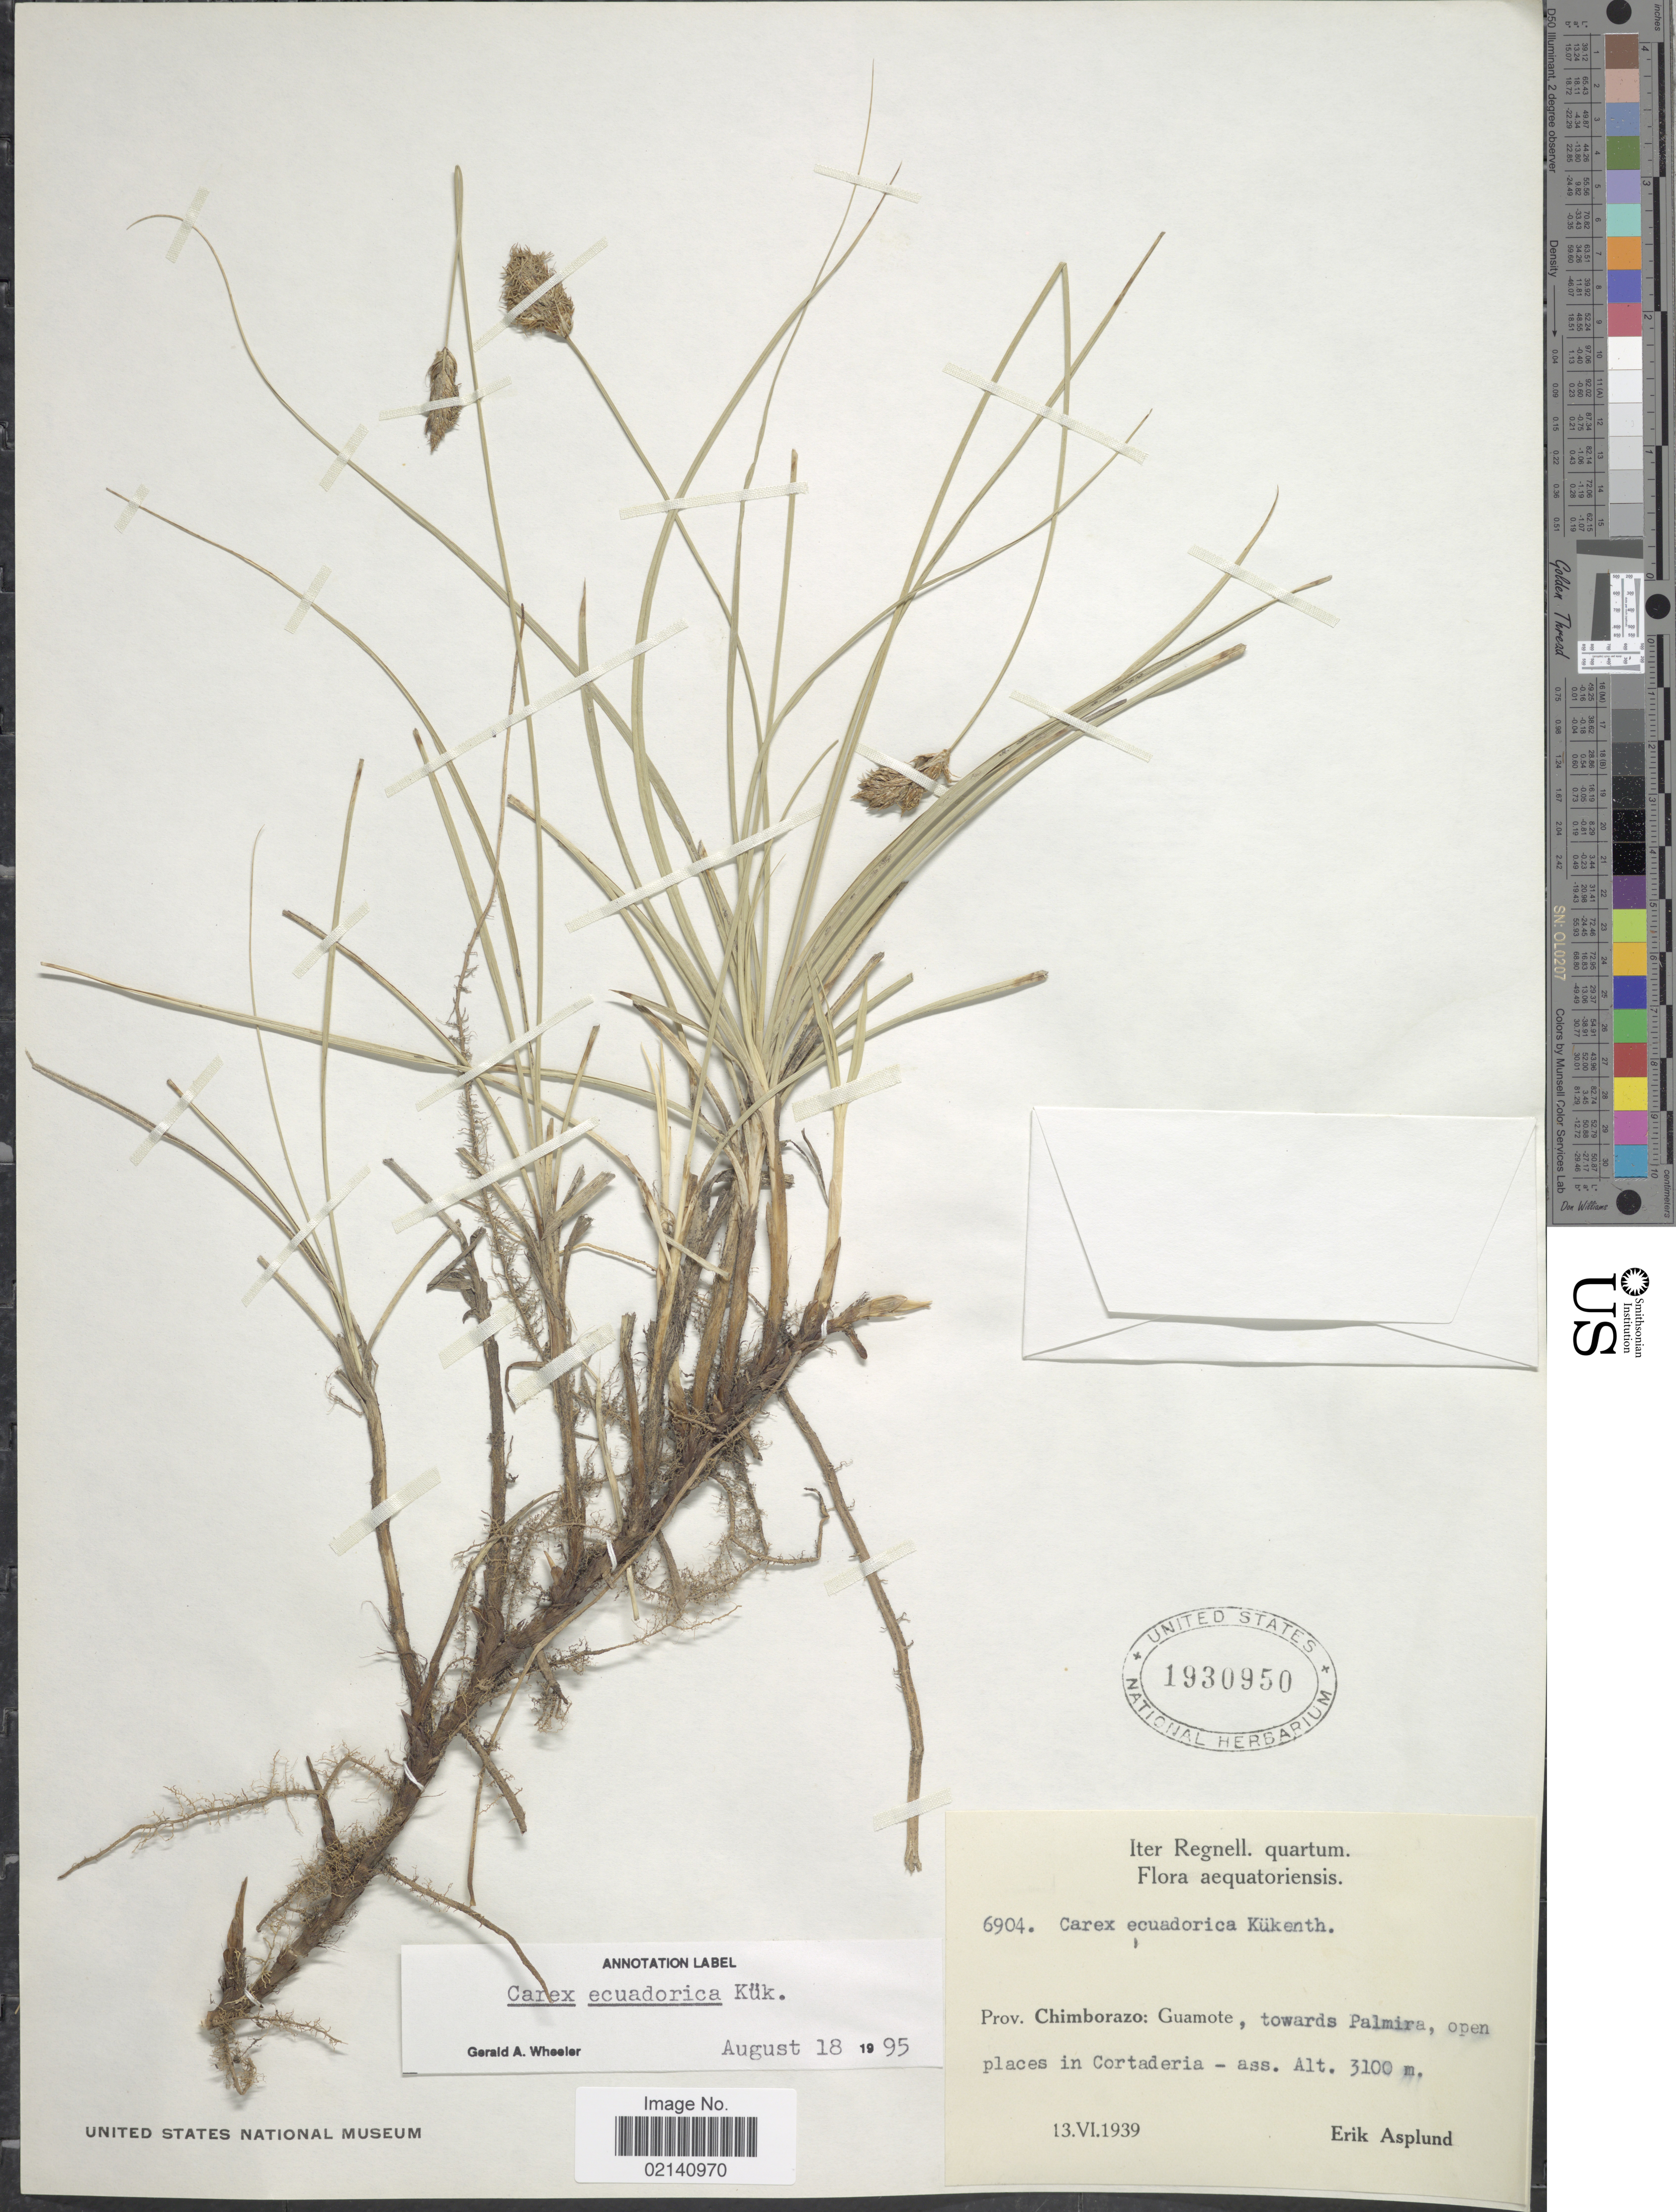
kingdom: Plantae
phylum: Tracheophyta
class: Liliopsida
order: Poales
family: Cyperaceae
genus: Carex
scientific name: Carex ecuadorica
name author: Kük.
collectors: E. Asplund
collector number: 6904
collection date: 1939-06-13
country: Ecuador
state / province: Chimborazo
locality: Prov. Chimborazo: Guamote, towards Palmira, open places in Cortaderia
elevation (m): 3100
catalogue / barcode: US 1930950